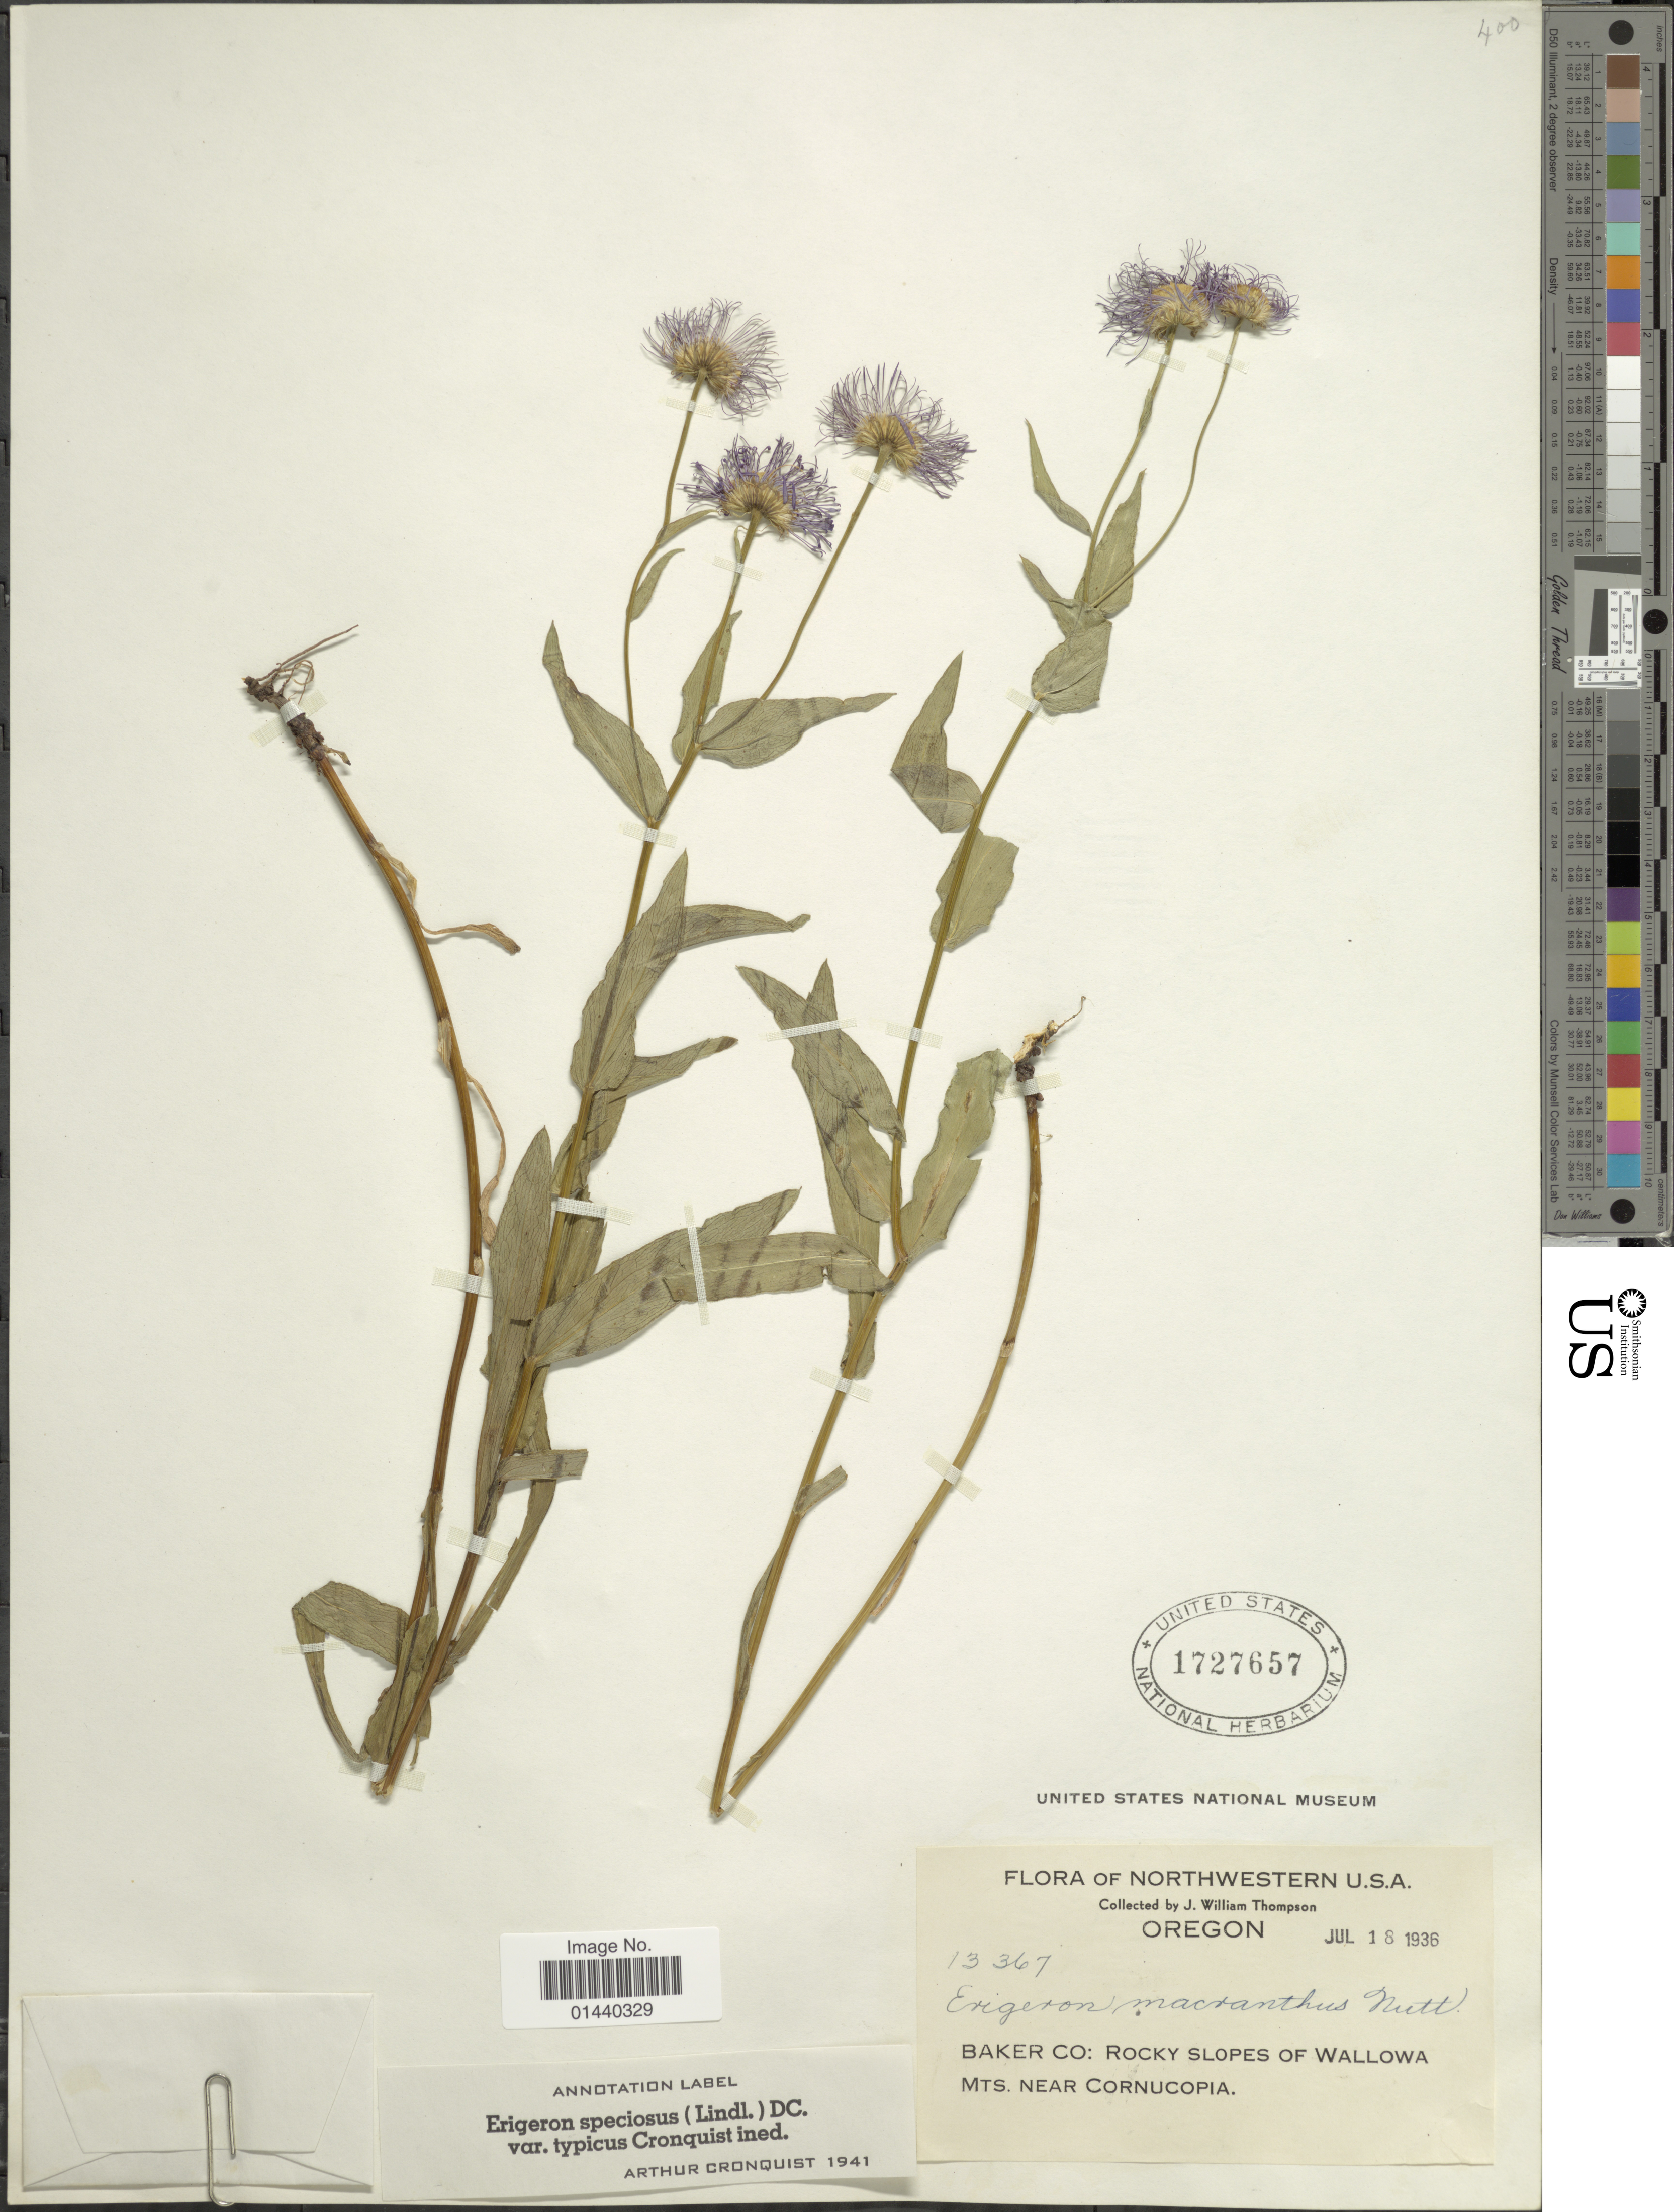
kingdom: Plantae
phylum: Tracheophyta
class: Magnoliopsida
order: Asterales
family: Asteraceae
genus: Erigeron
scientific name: Erigeron speciosus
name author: (Lindl.) DC.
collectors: J. W. Thompson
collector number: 13367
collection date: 1936-07-18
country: United States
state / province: Oregon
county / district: Baker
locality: Northwestern U.S.A. Baker Co: Rocky slopes of Wallowa Mts. near Cornucopia.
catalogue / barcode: US 1727657